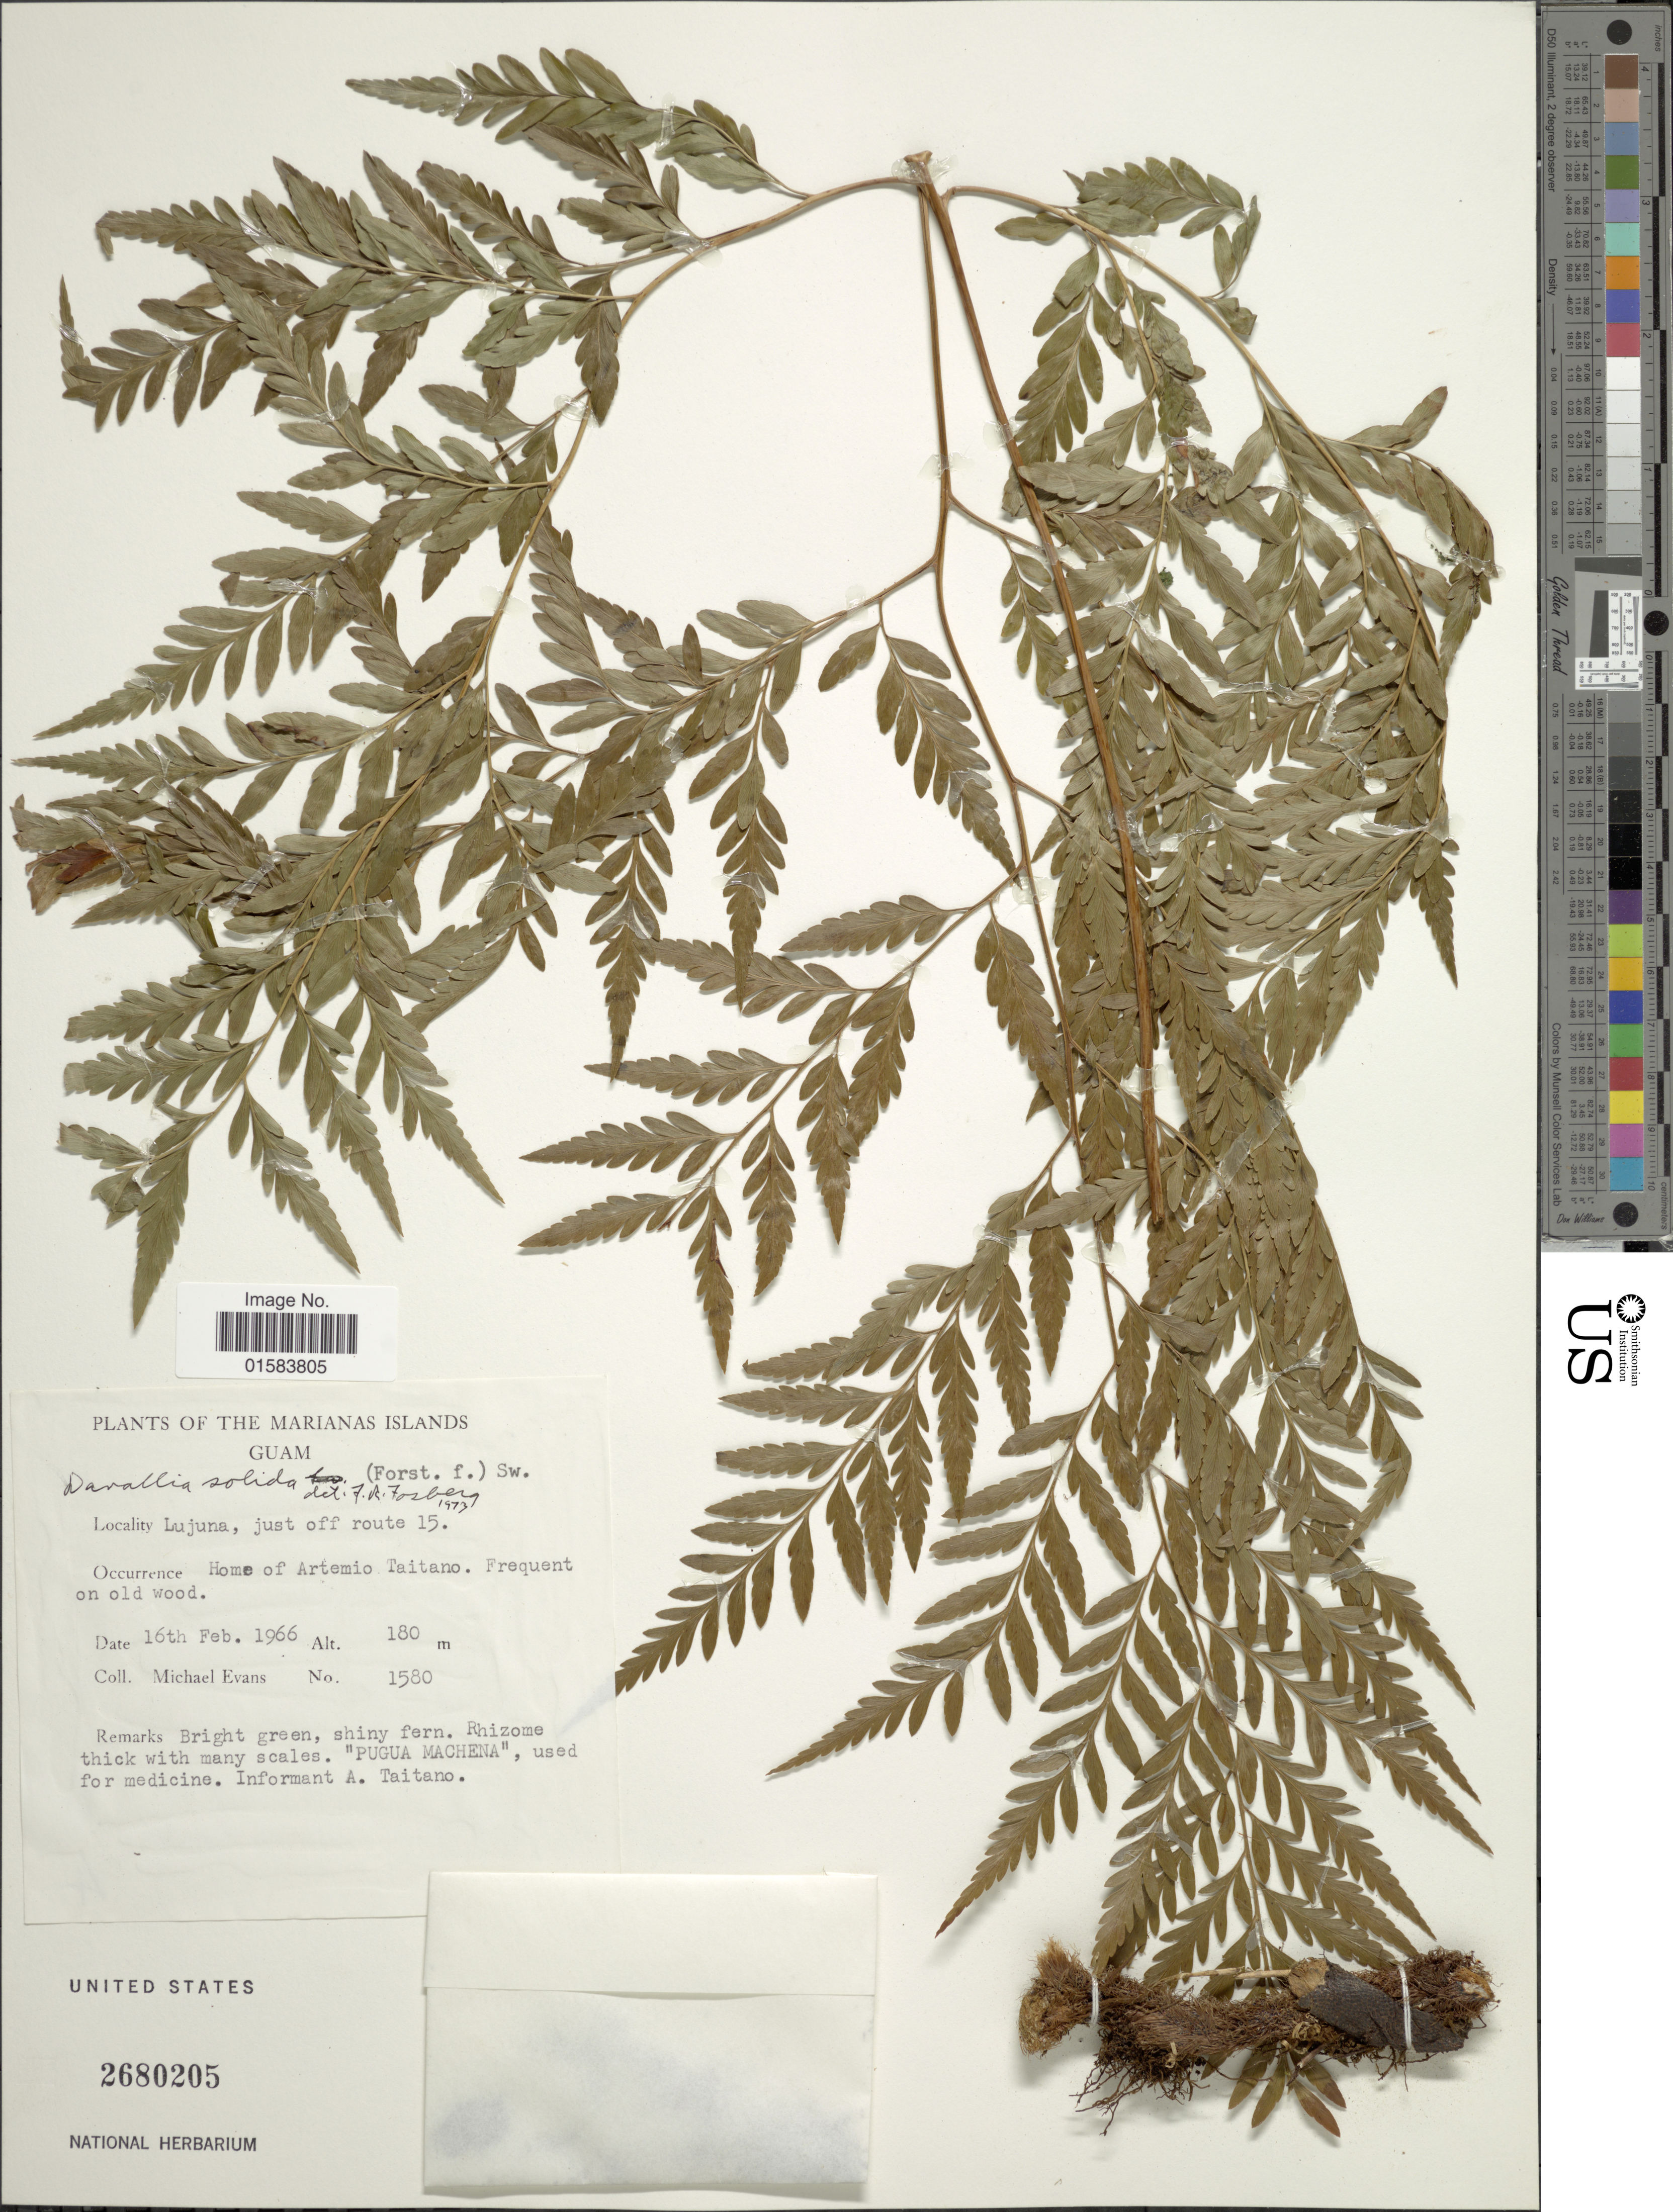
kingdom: Plantae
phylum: Tracheophyta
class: Polypodiopsida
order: Polypodiales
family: Davalliaceae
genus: Davallia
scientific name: Davallia solida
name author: (G. Forst.) Sw.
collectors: M. Evans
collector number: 1580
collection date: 1966-02-16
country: Guam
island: Guam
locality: The Mariana Islands, Lujuna, Just off route 15, Home of Artemio Taitano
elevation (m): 180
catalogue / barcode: US 2680205